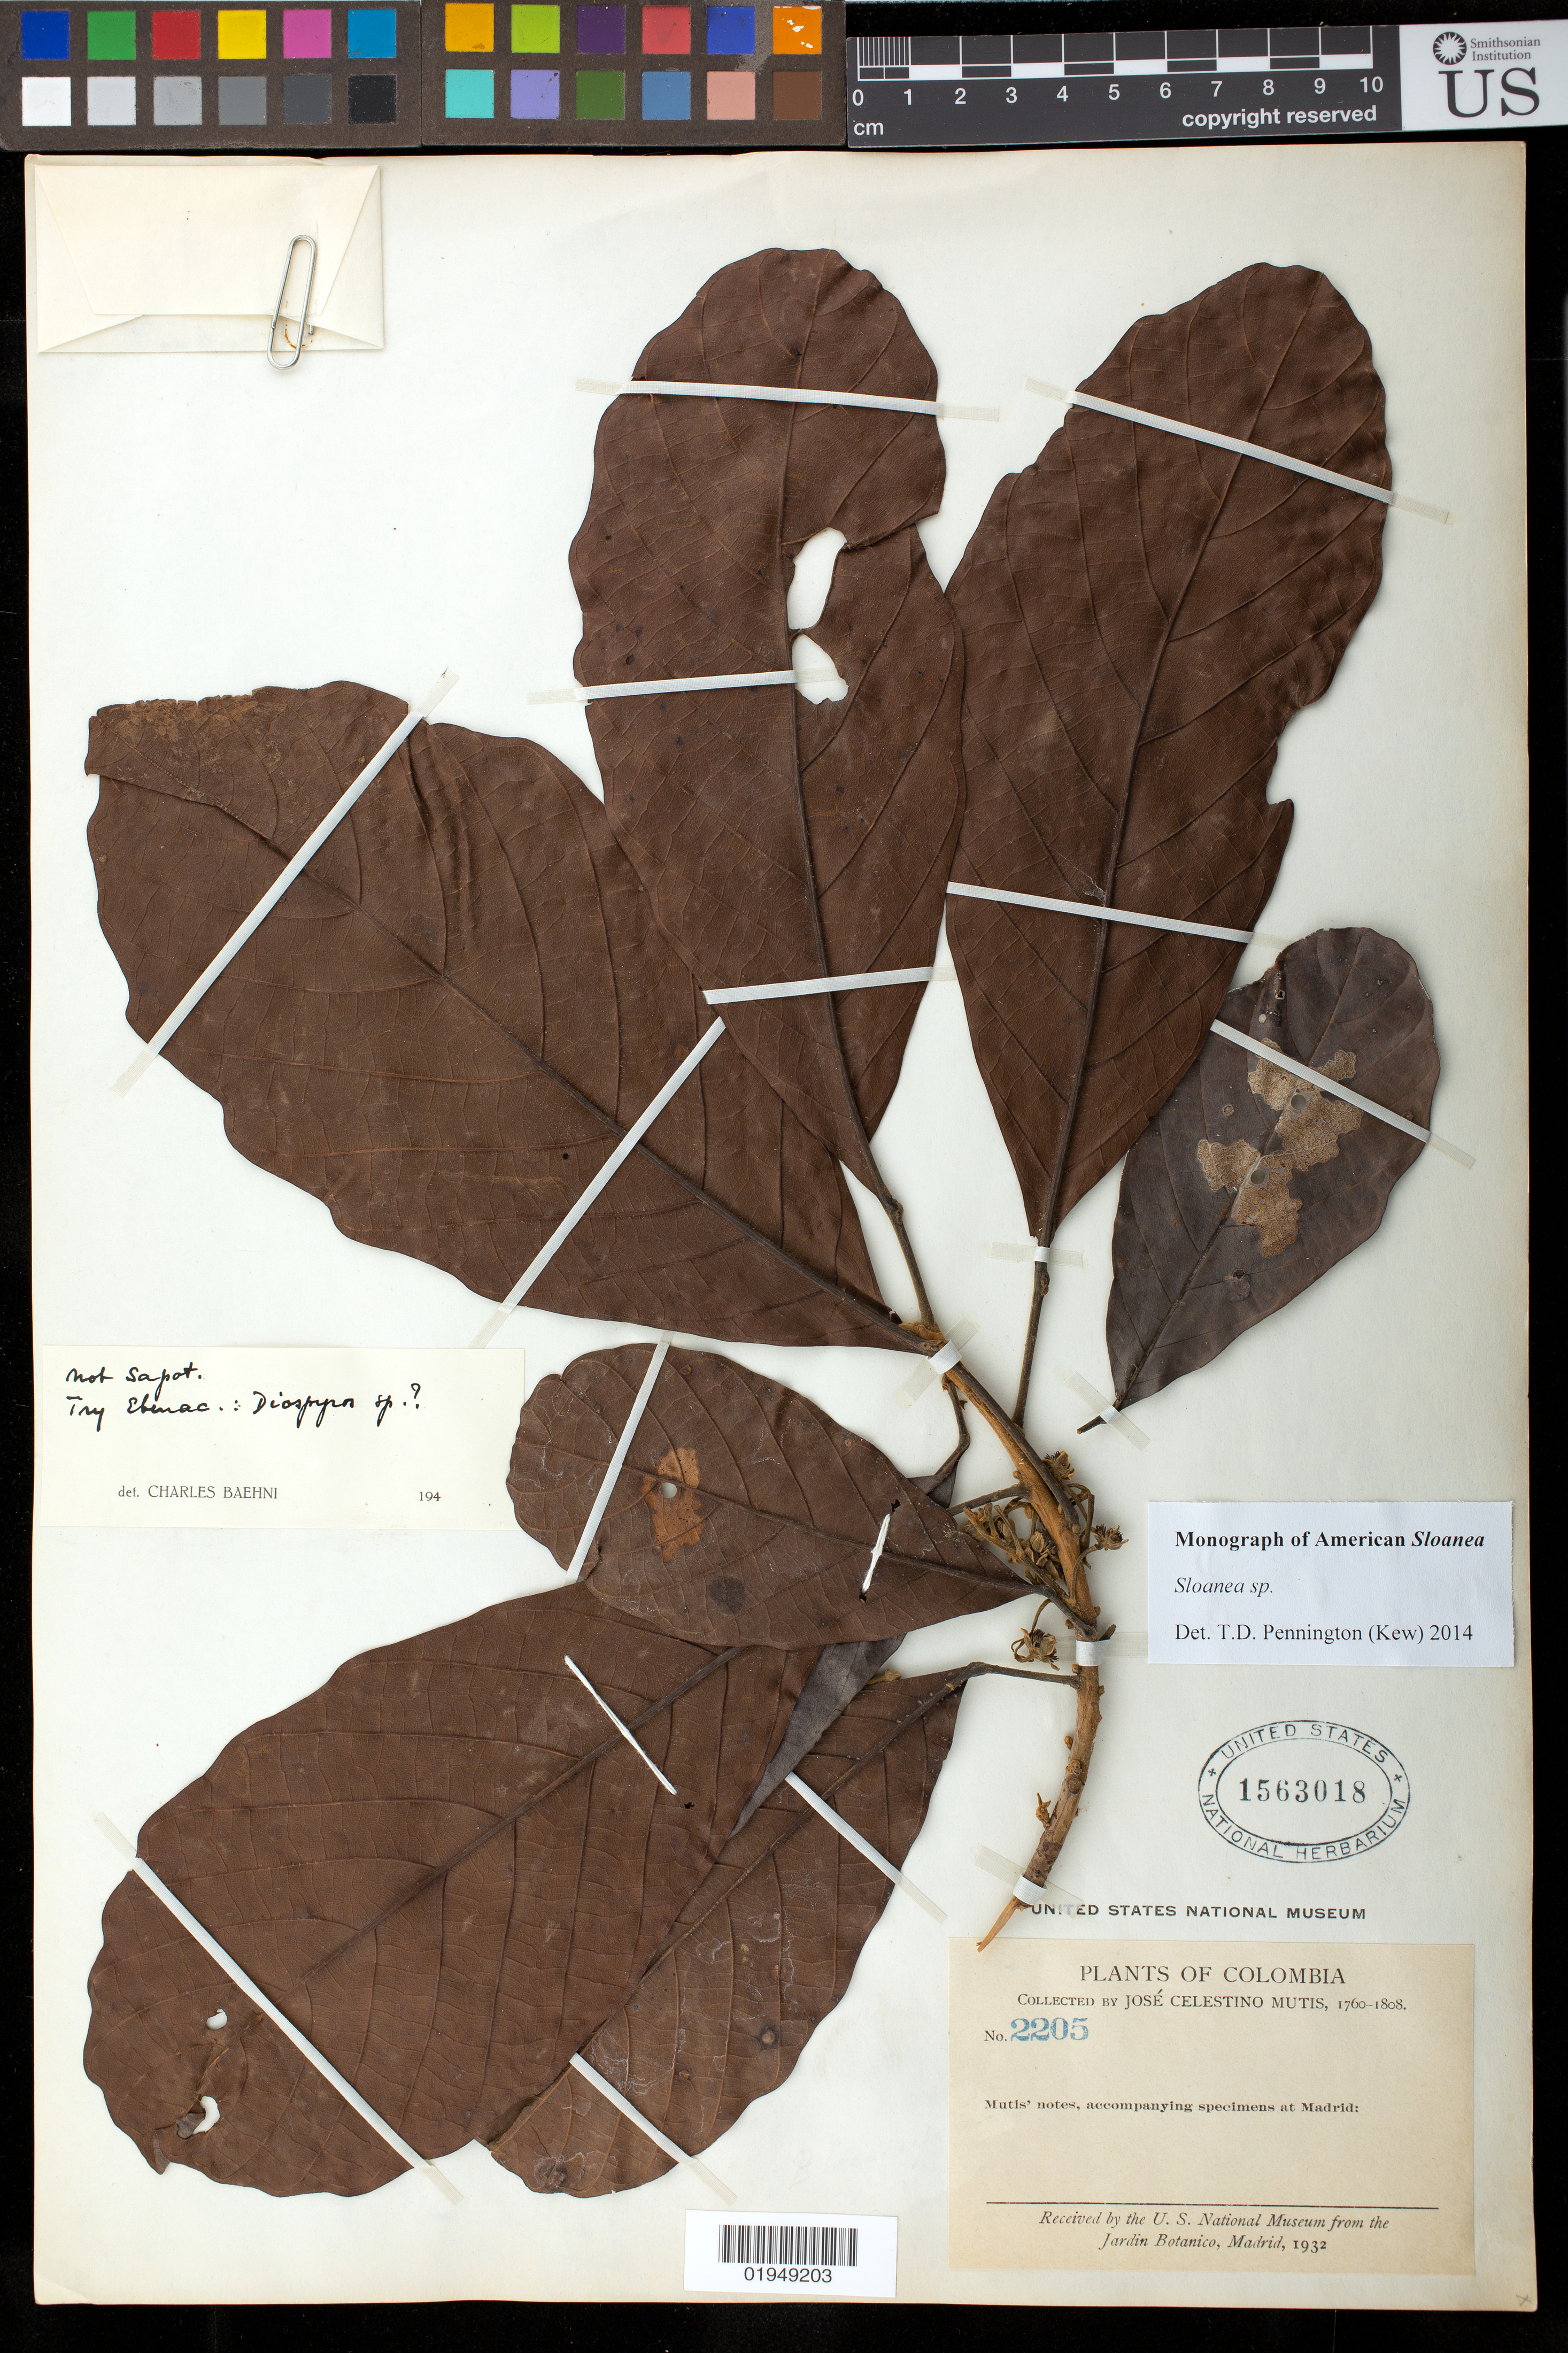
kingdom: Plantae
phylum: Tracheophyta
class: Magnoliopsida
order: Oxalidales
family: Elaeocarpaceae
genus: Sloanea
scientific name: Sloanea sp.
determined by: Pennington, T. D., (K)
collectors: J. C. B. Mutis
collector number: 2205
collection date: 1760/1808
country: Colombia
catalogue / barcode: US 1563018